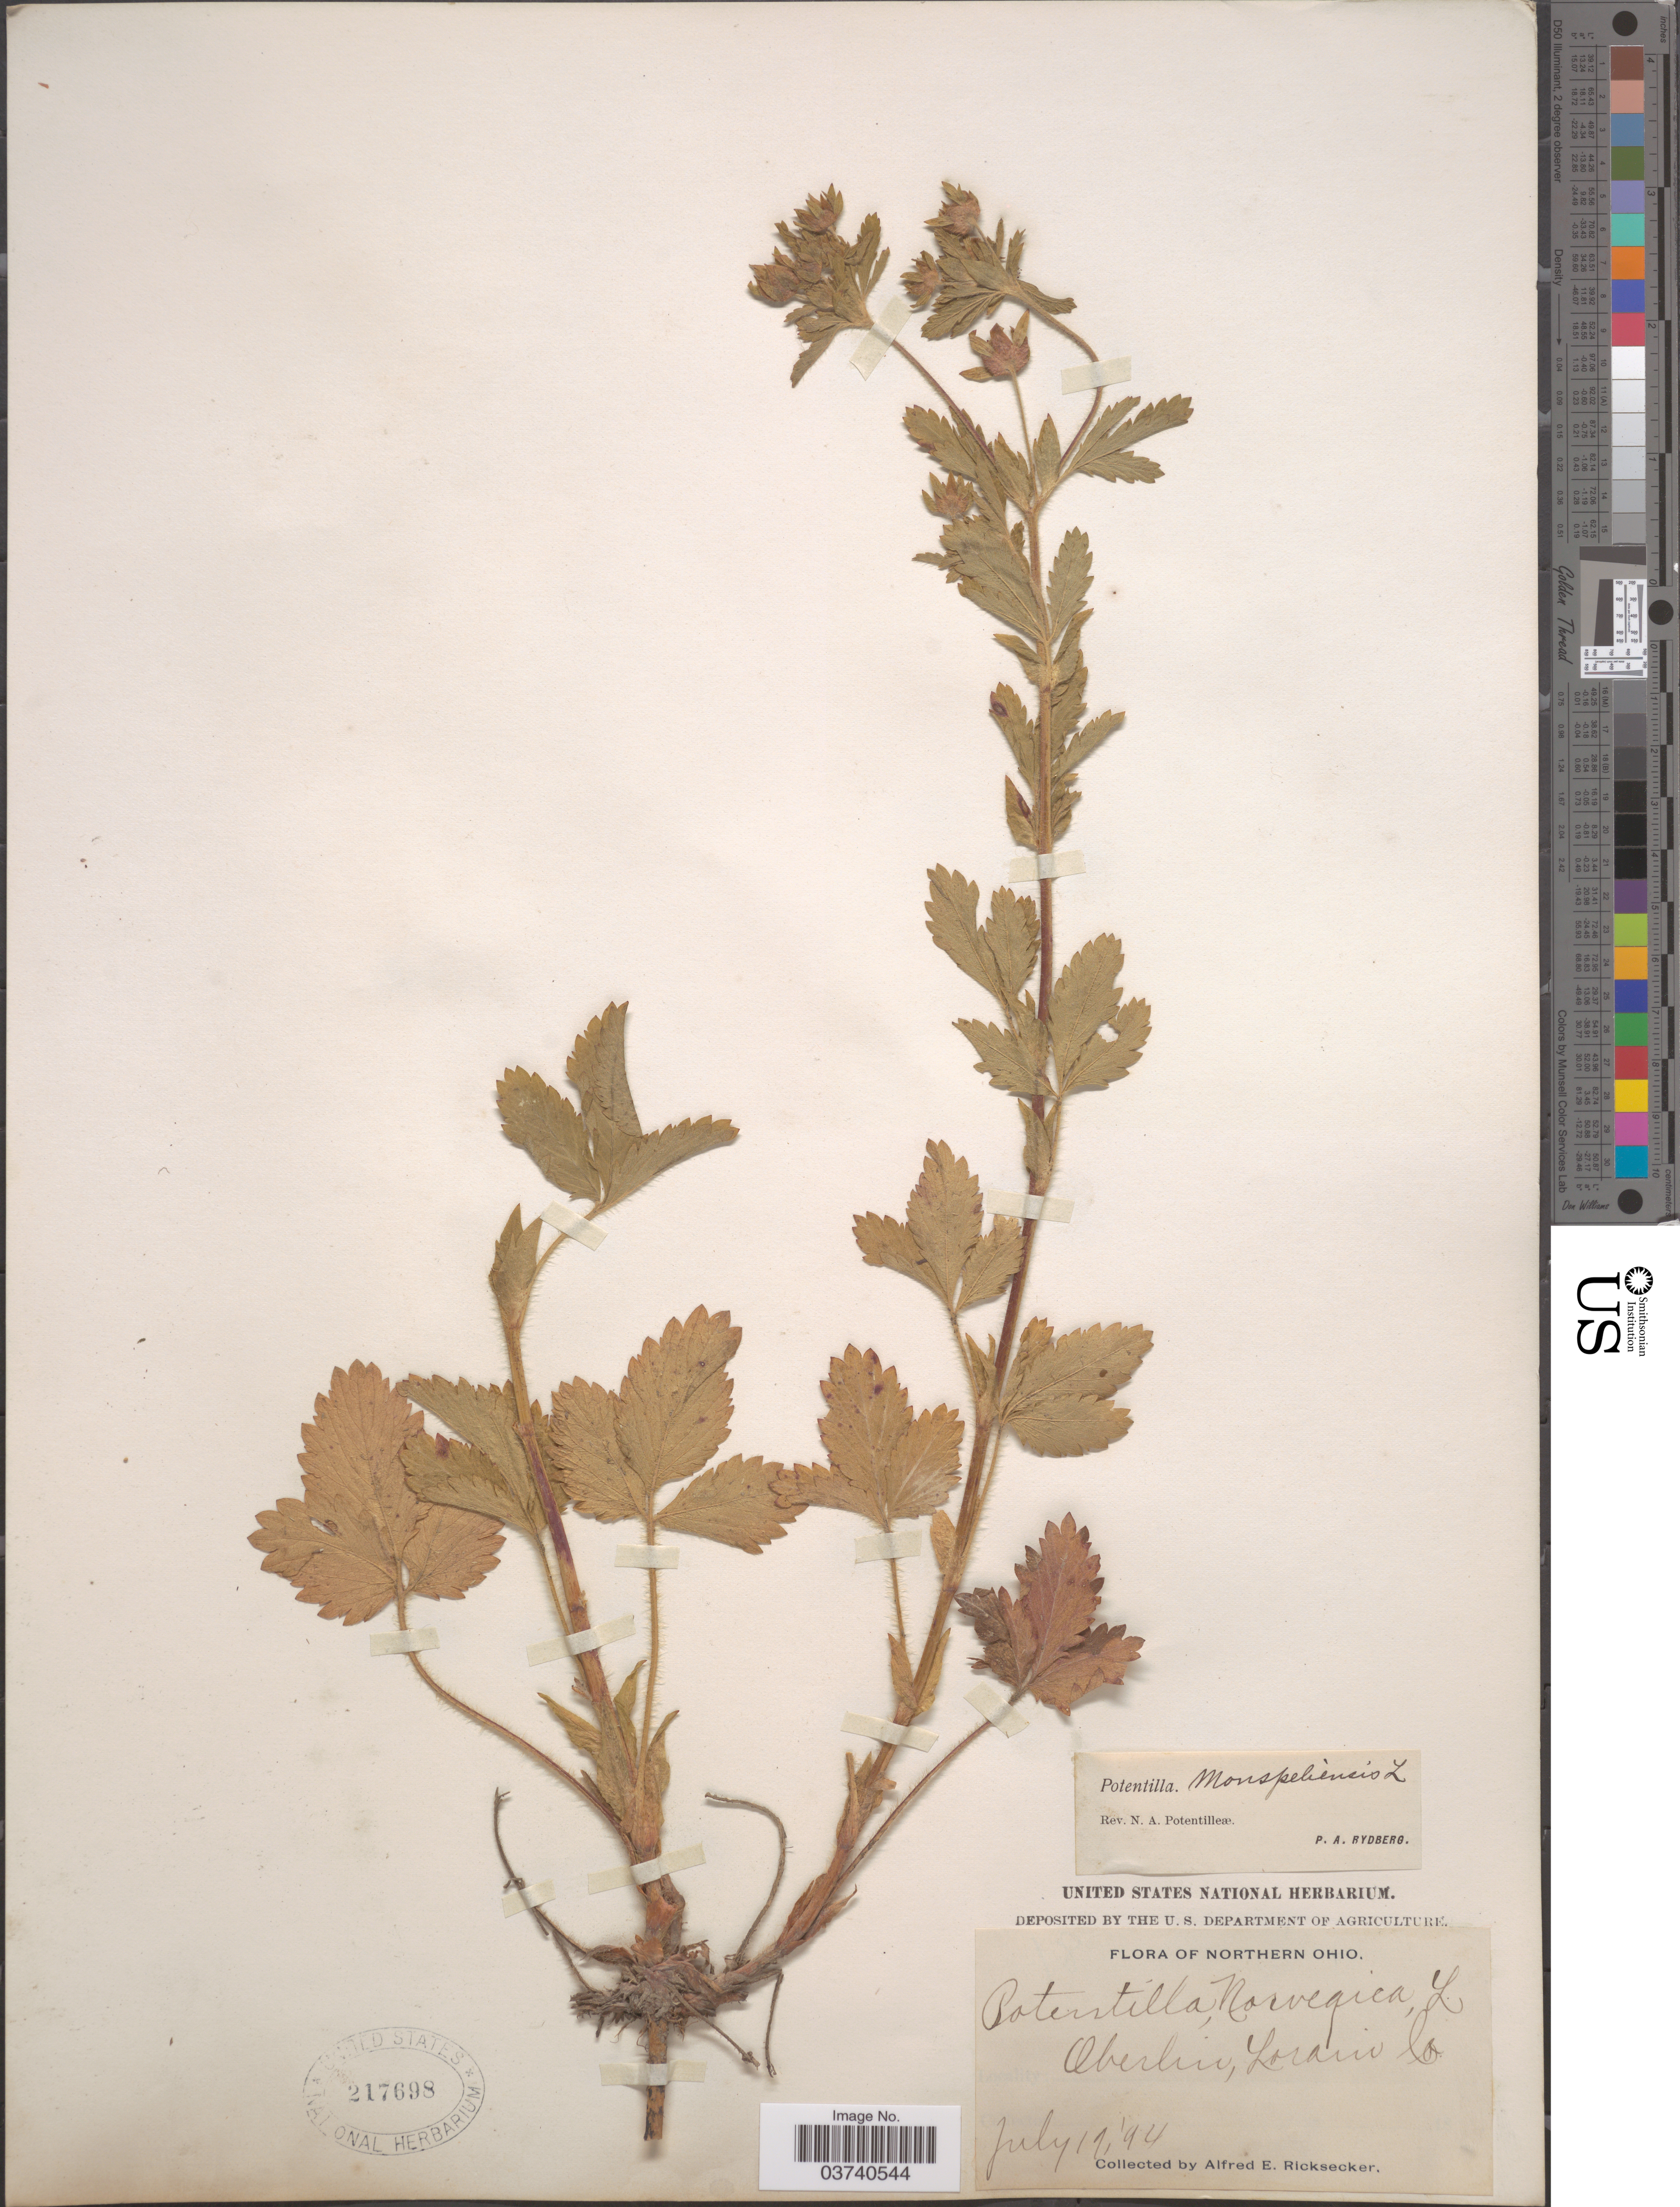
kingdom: Plantae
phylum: Tracheophyta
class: Magnoliopsida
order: Rosales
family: Rosaceae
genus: Potentilla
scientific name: Potentilla norvegica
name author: L.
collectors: A. E. Ricksecker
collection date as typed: Transcribed d/m/y: 19/7/94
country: United States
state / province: Ohio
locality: Northern Ohio. Oberlin, Lorain Co.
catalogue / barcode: US 217698